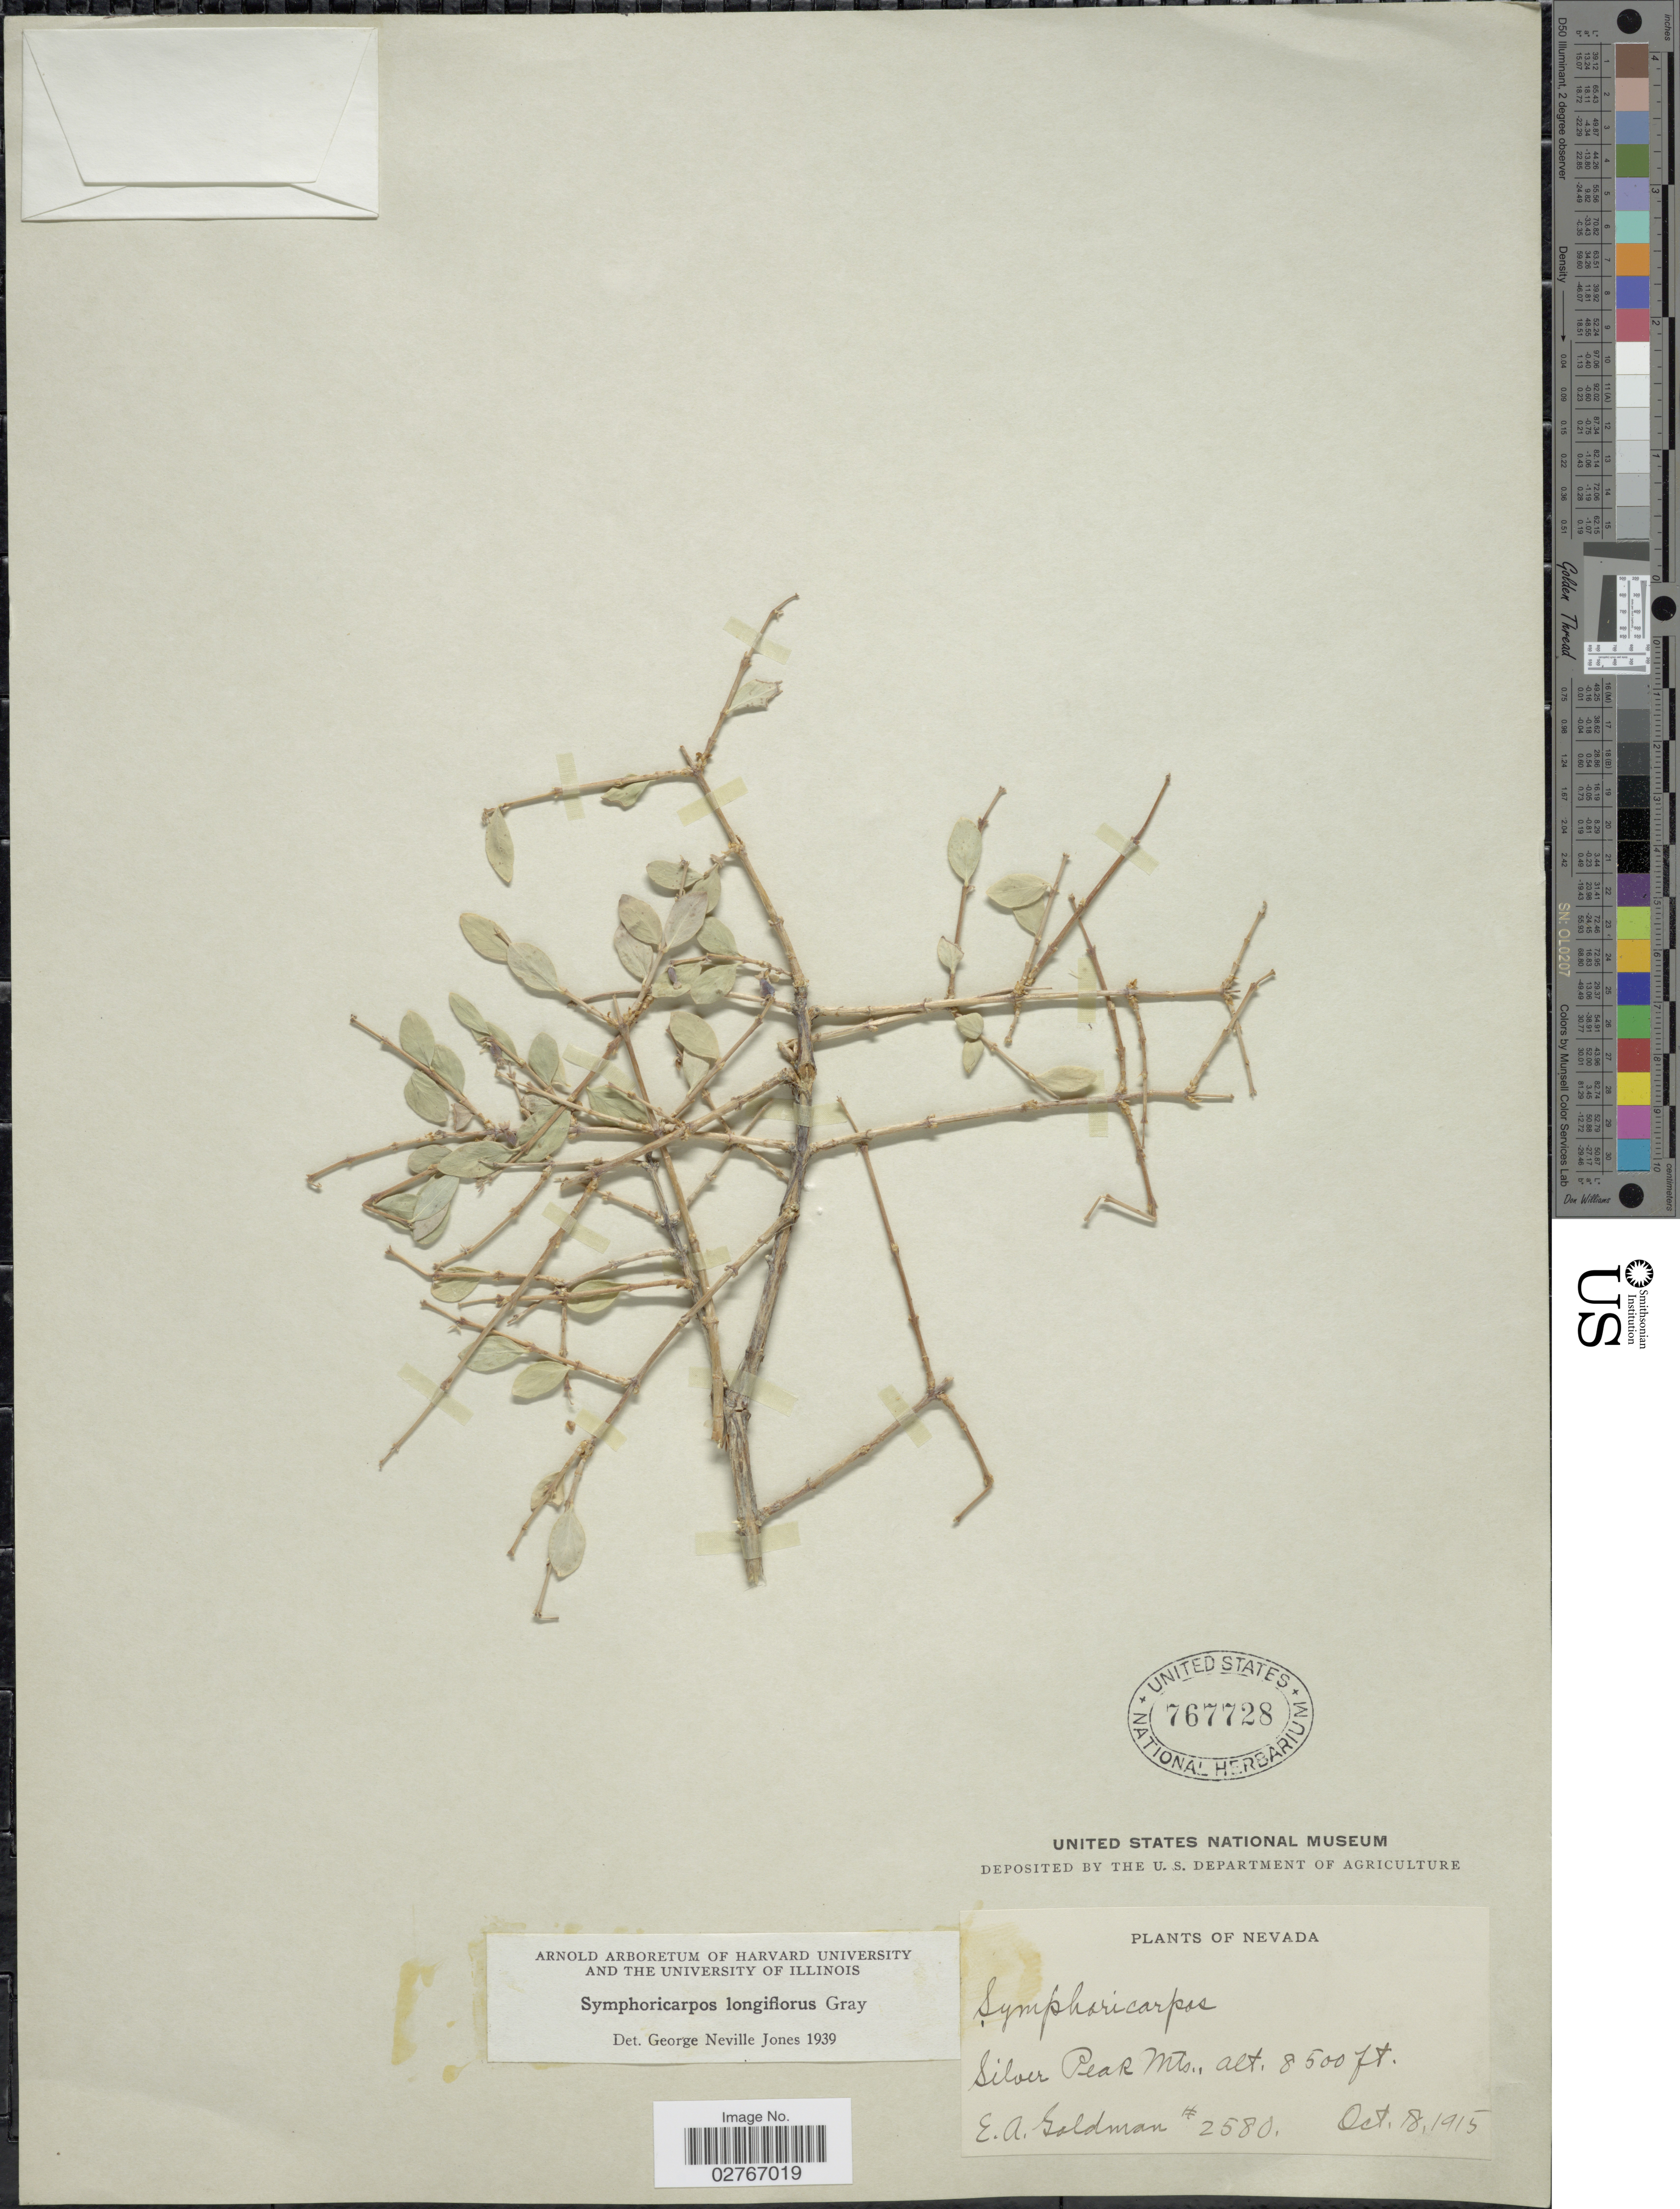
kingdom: Plantae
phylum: Tracheophyta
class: Magnoliopsida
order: Dipsacales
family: Caprifoliaceae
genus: Symphoricarpos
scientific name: Symphoricarpos longiflorus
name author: A. Gray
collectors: E. A. Goldman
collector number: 2580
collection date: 1915-10-18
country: United States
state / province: Nevada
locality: Silver Peak Mts.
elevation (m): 2591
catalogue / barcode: US 767728